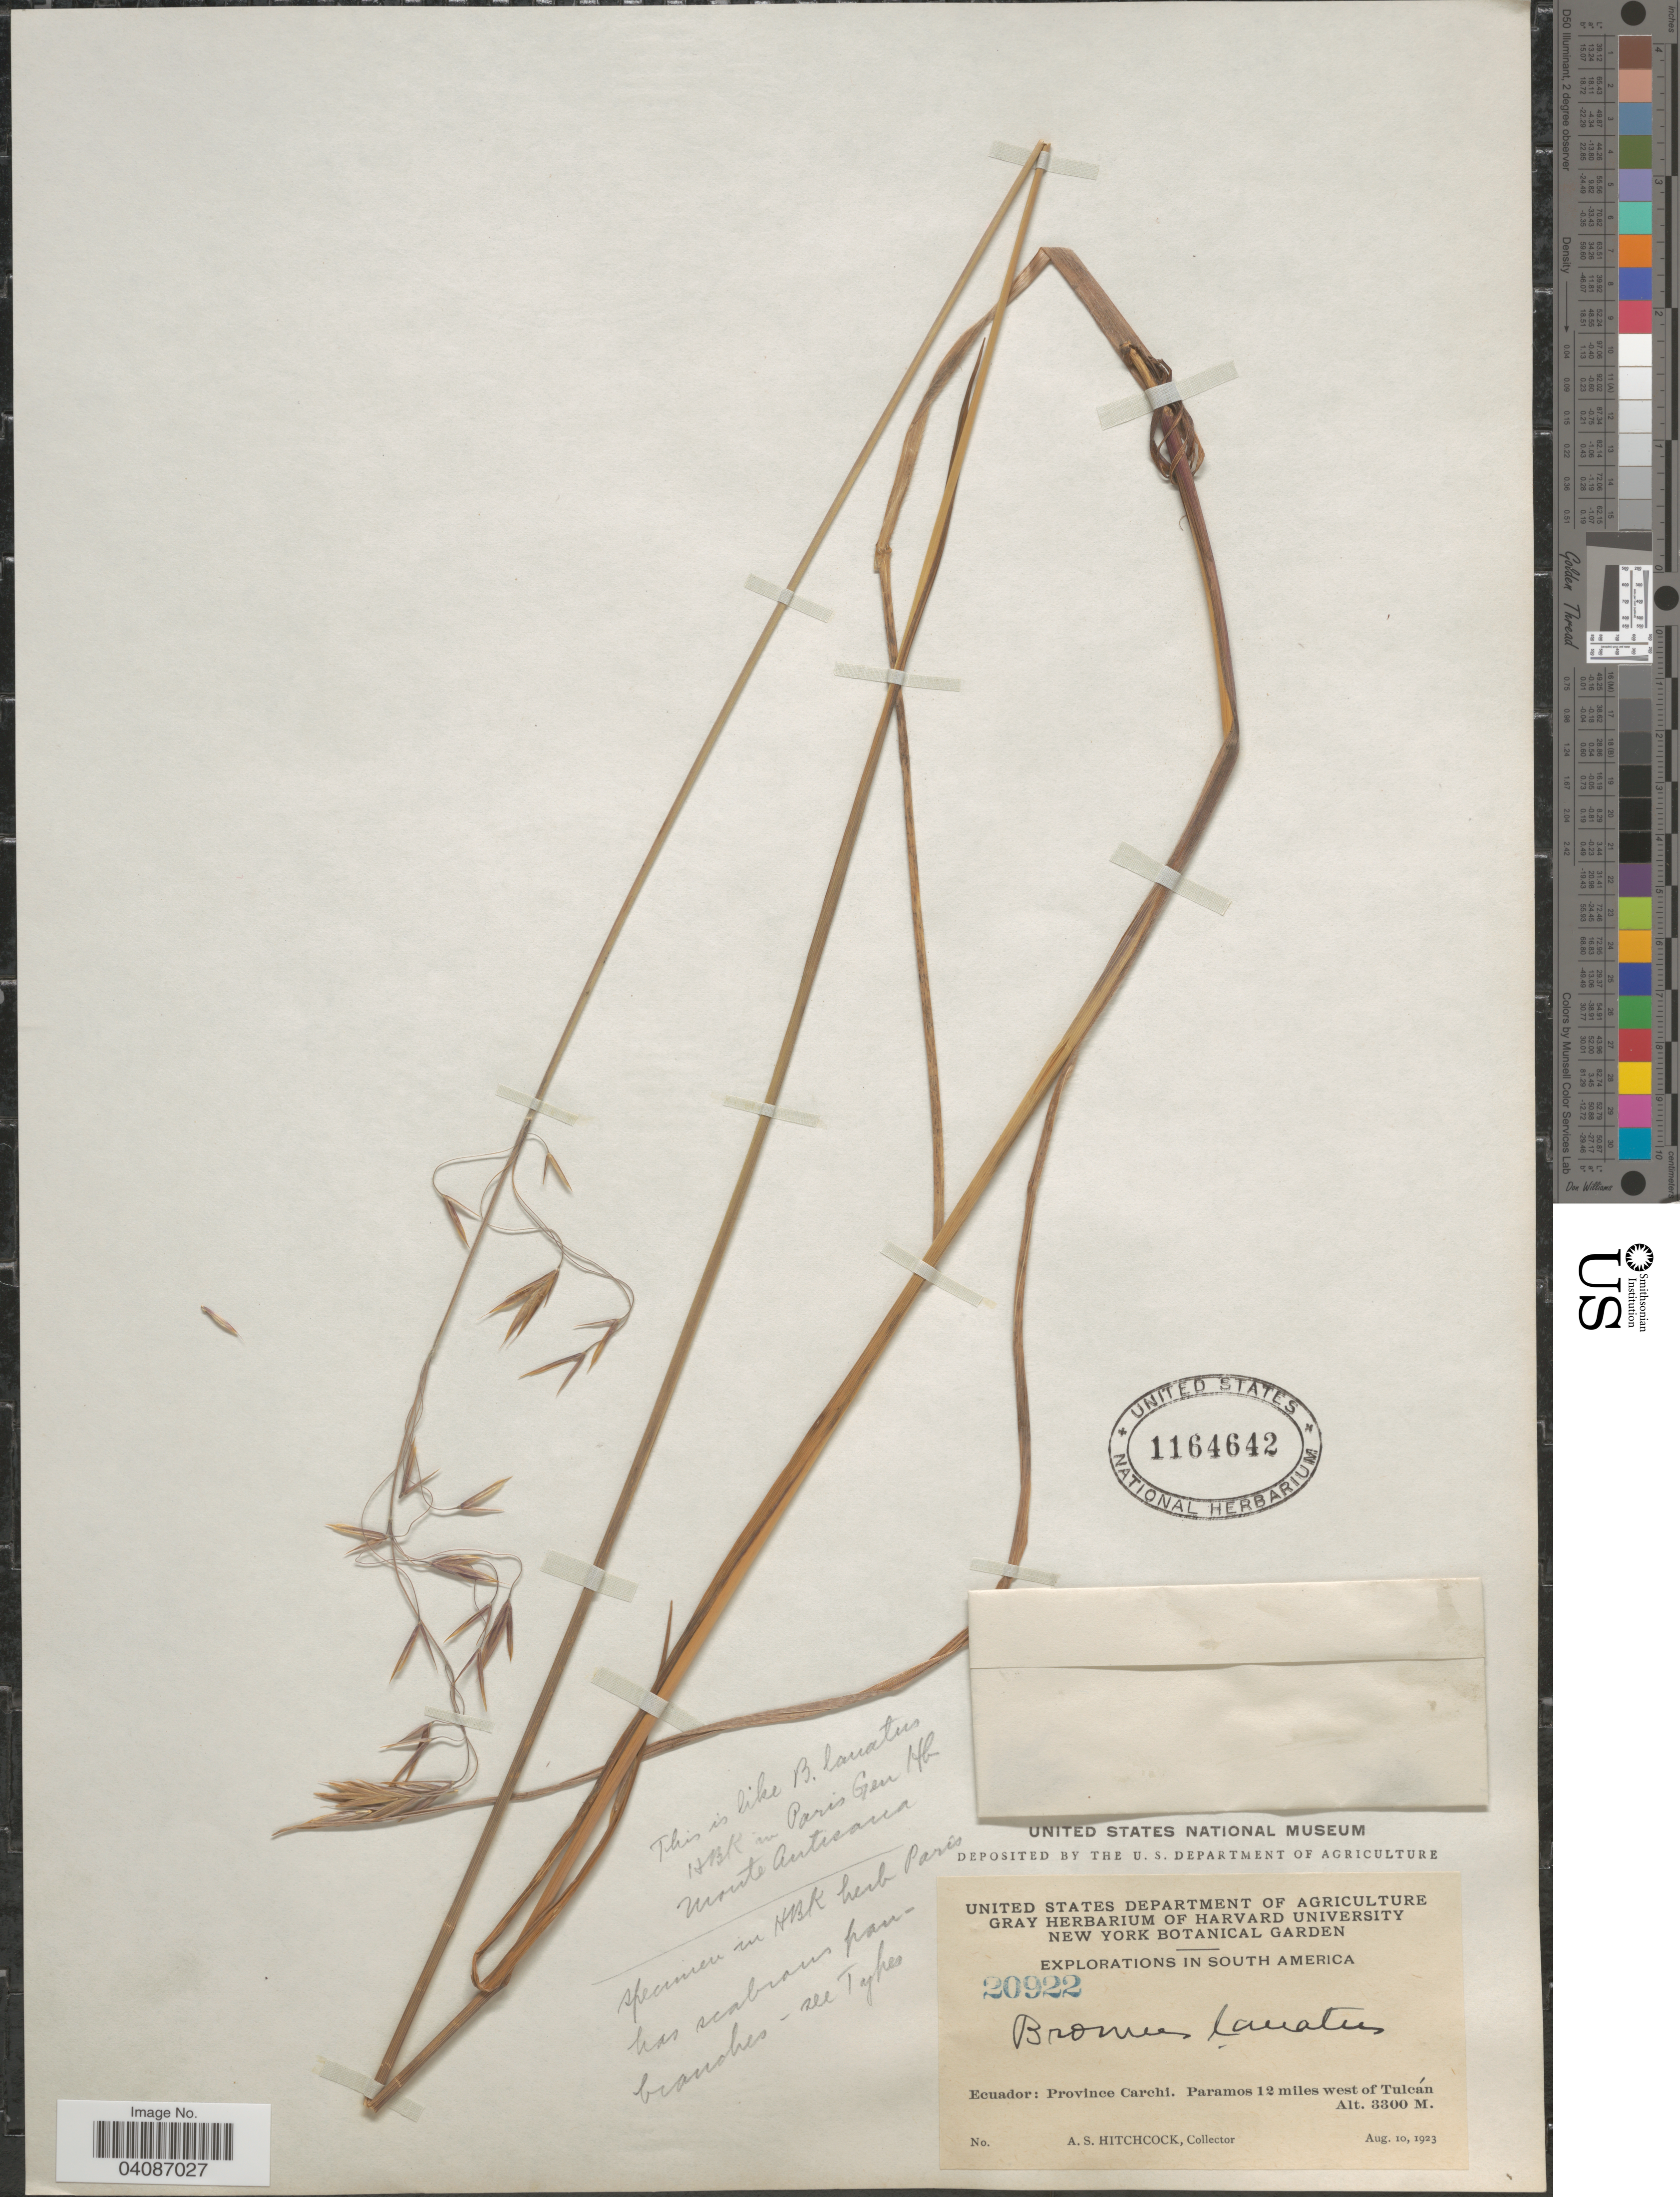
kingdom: Plantae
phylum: Tracheophyta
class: Liliopsida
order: Poales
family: Poaceae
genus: Bromus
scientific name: Bromus lanatus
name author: Kunth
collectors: A. S. Hitchcock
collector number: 20922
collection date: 1923-08-10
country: Ecuador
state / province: Carchi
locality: Explorations In South America. Paramos 12 miles west of Tulcán.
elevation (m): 3300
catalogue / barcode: US 1164642